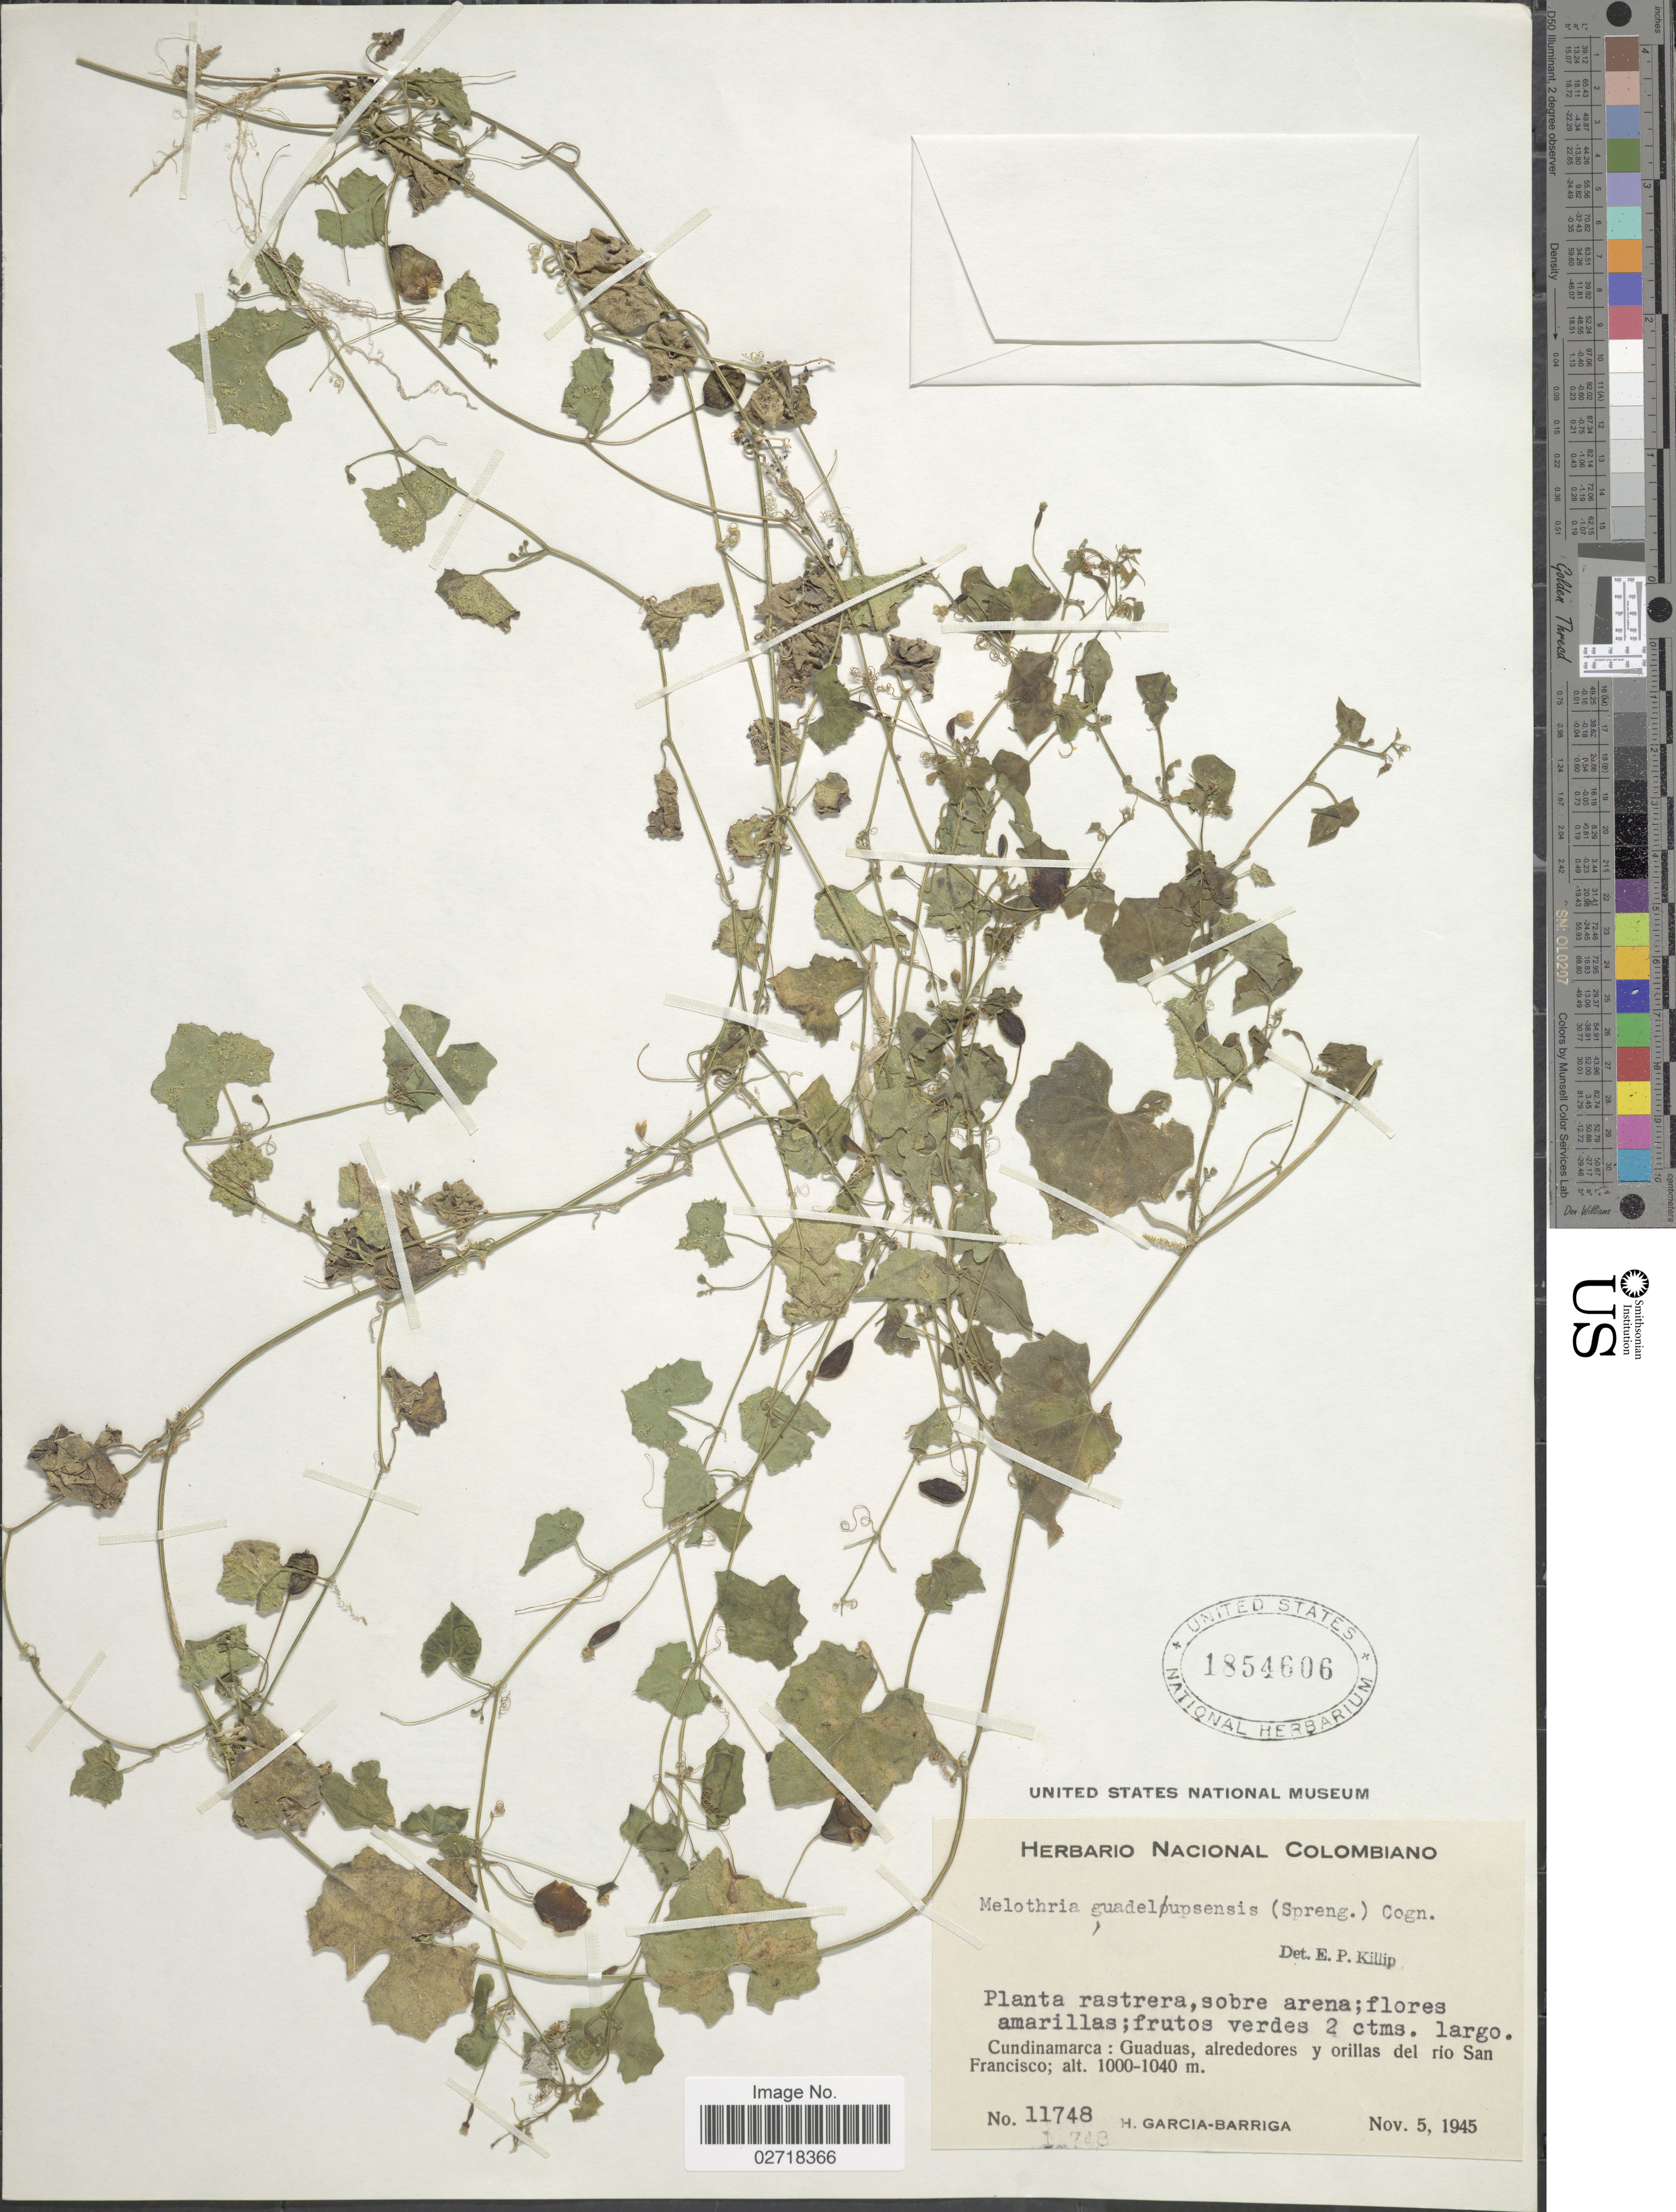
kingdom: Plantae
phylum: Tracheophyta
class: Magnoliopsida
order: Cucurbitales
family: Cucurbitaceae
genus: Melothria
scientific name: Melothria pendula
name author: L.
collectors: H. García Barriga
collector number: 11748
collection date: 1945-11-05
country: Colombia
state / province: Cundinamarca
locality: Guaduas, alrededores y orillas del rio San Francisco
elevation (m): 1000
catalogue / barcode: US 1854606